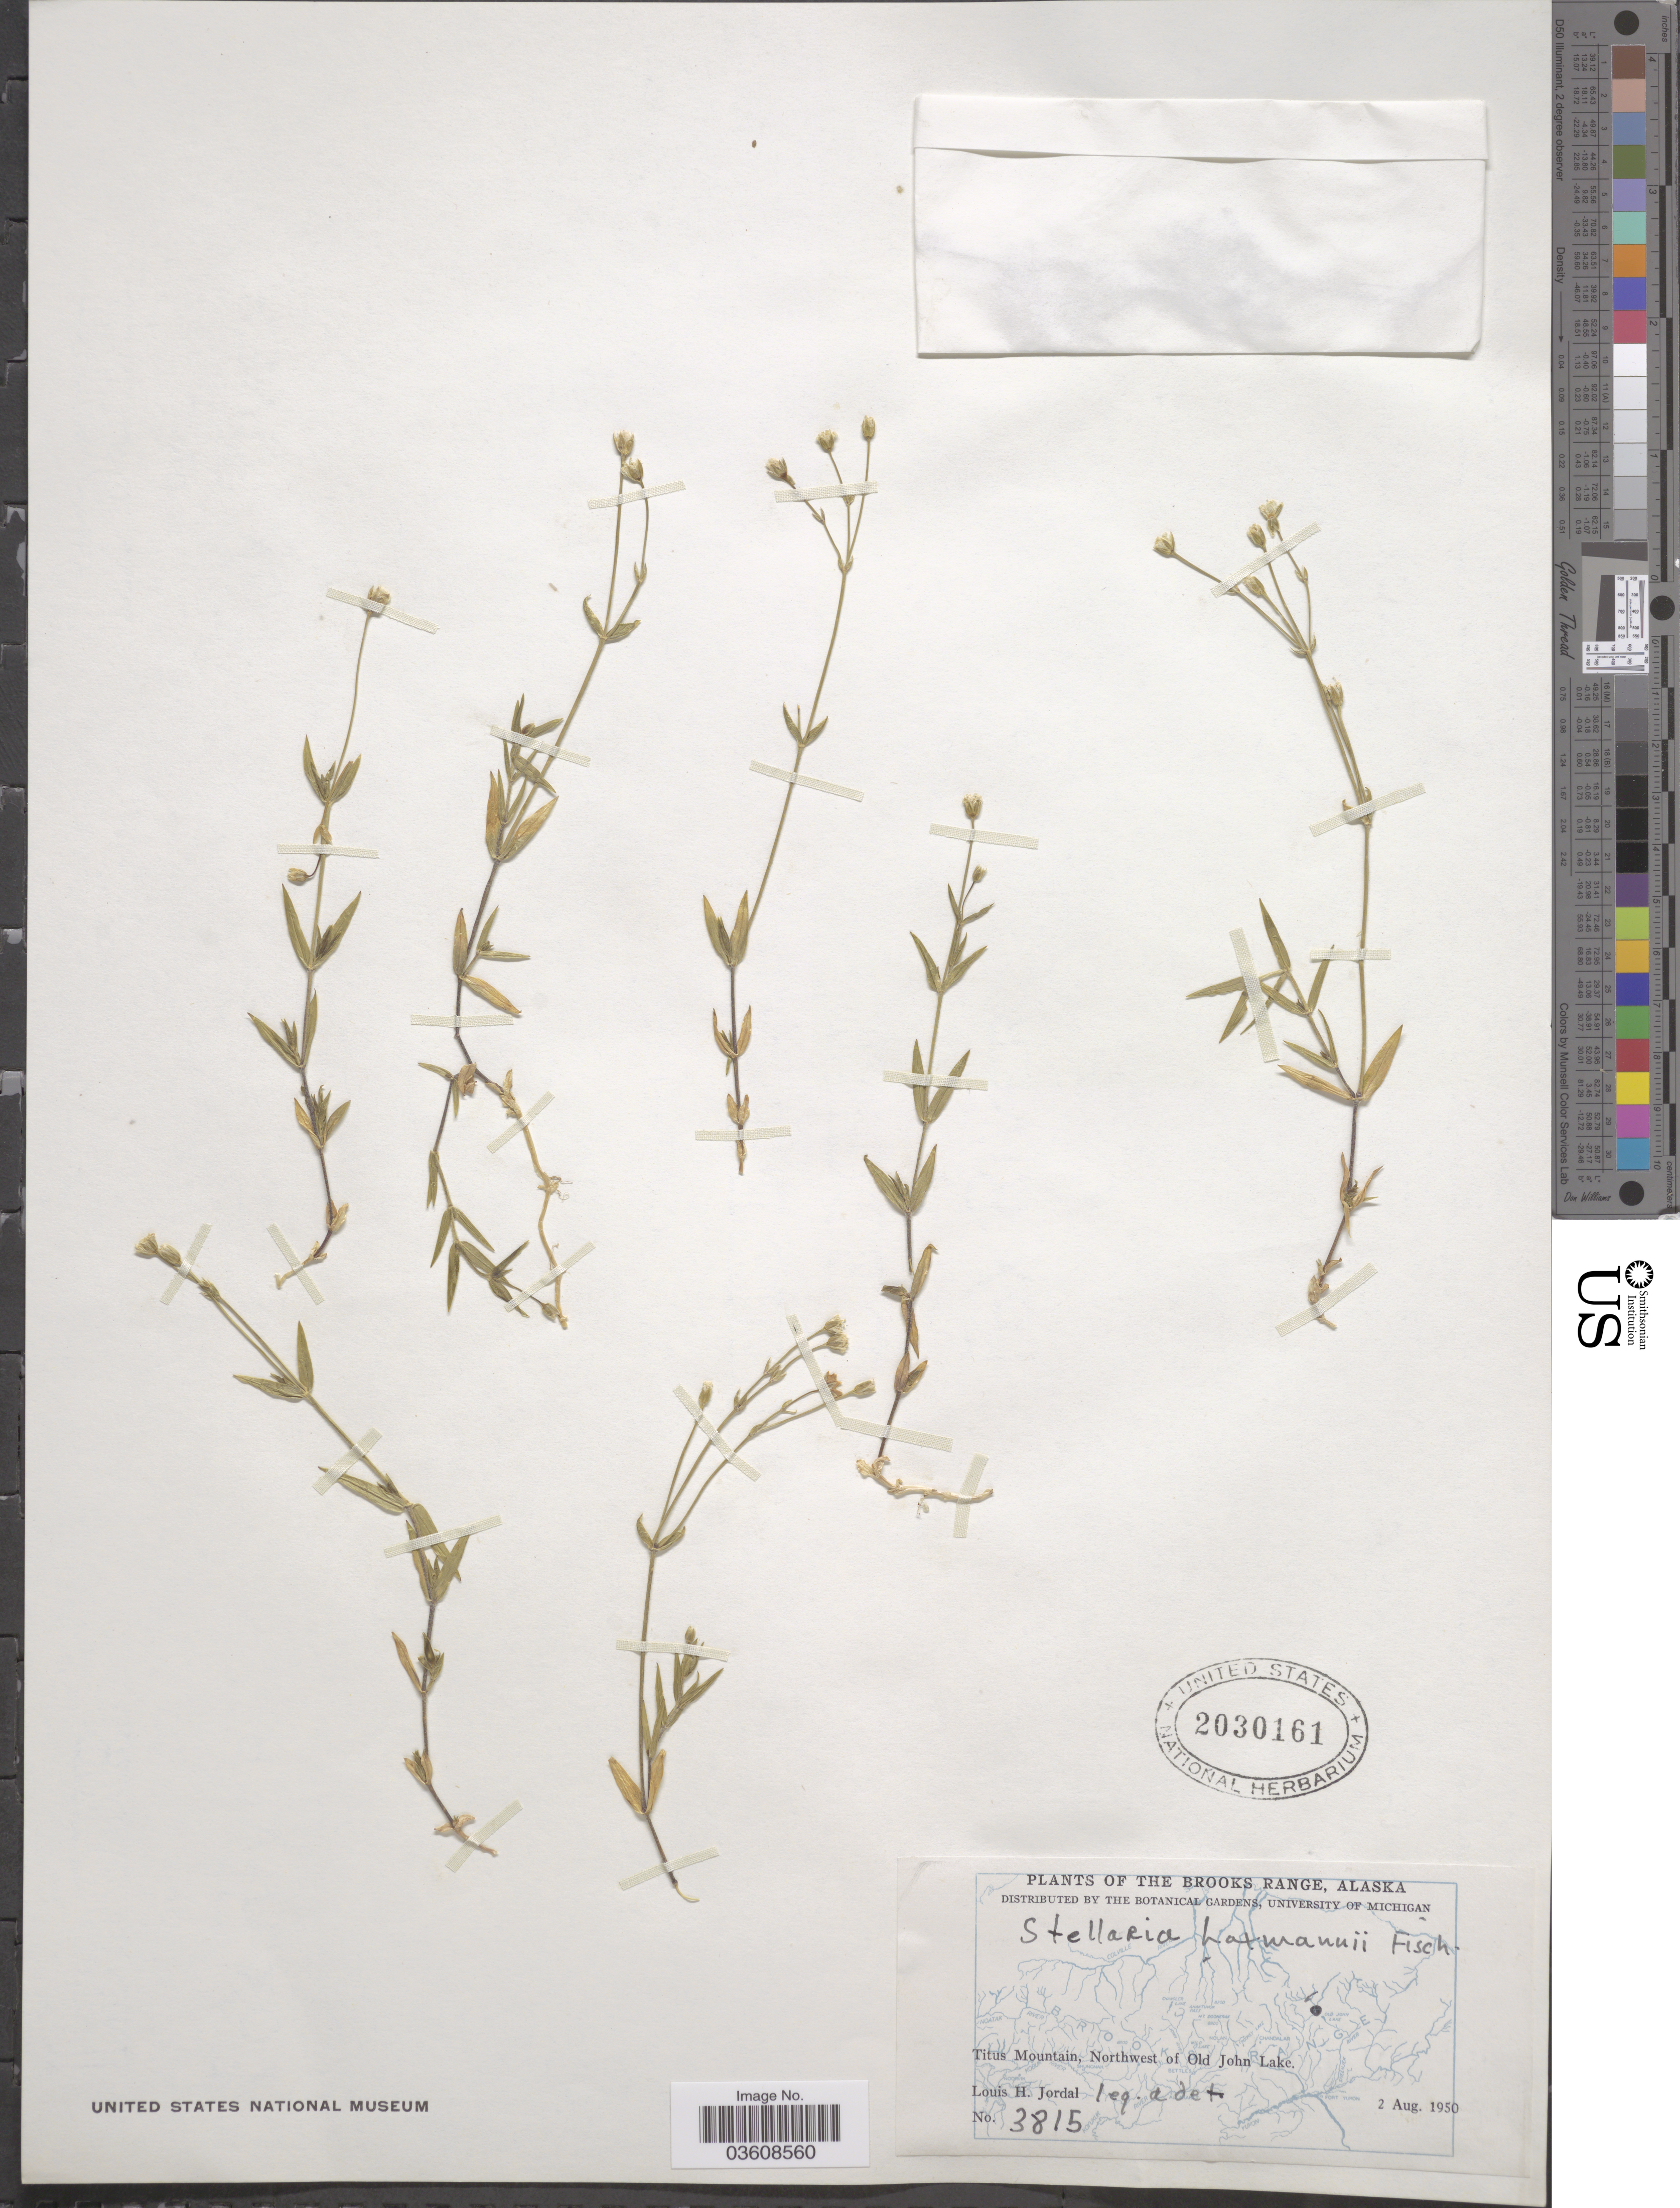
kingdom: Plantae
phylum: Tracheophyta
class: Magnoliopsida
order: Caryophyllales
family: Caryophyllaceae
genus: Stellaria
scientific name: Stellaria laxmannii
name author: Fisch. ex Ser.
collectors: L. Jordal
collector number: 3815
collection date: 1950-08-02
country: United States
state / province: Alaska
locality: The Brooks Range. Titus Mountain, Northwest of Old John Lake.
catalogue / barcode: US 2030161